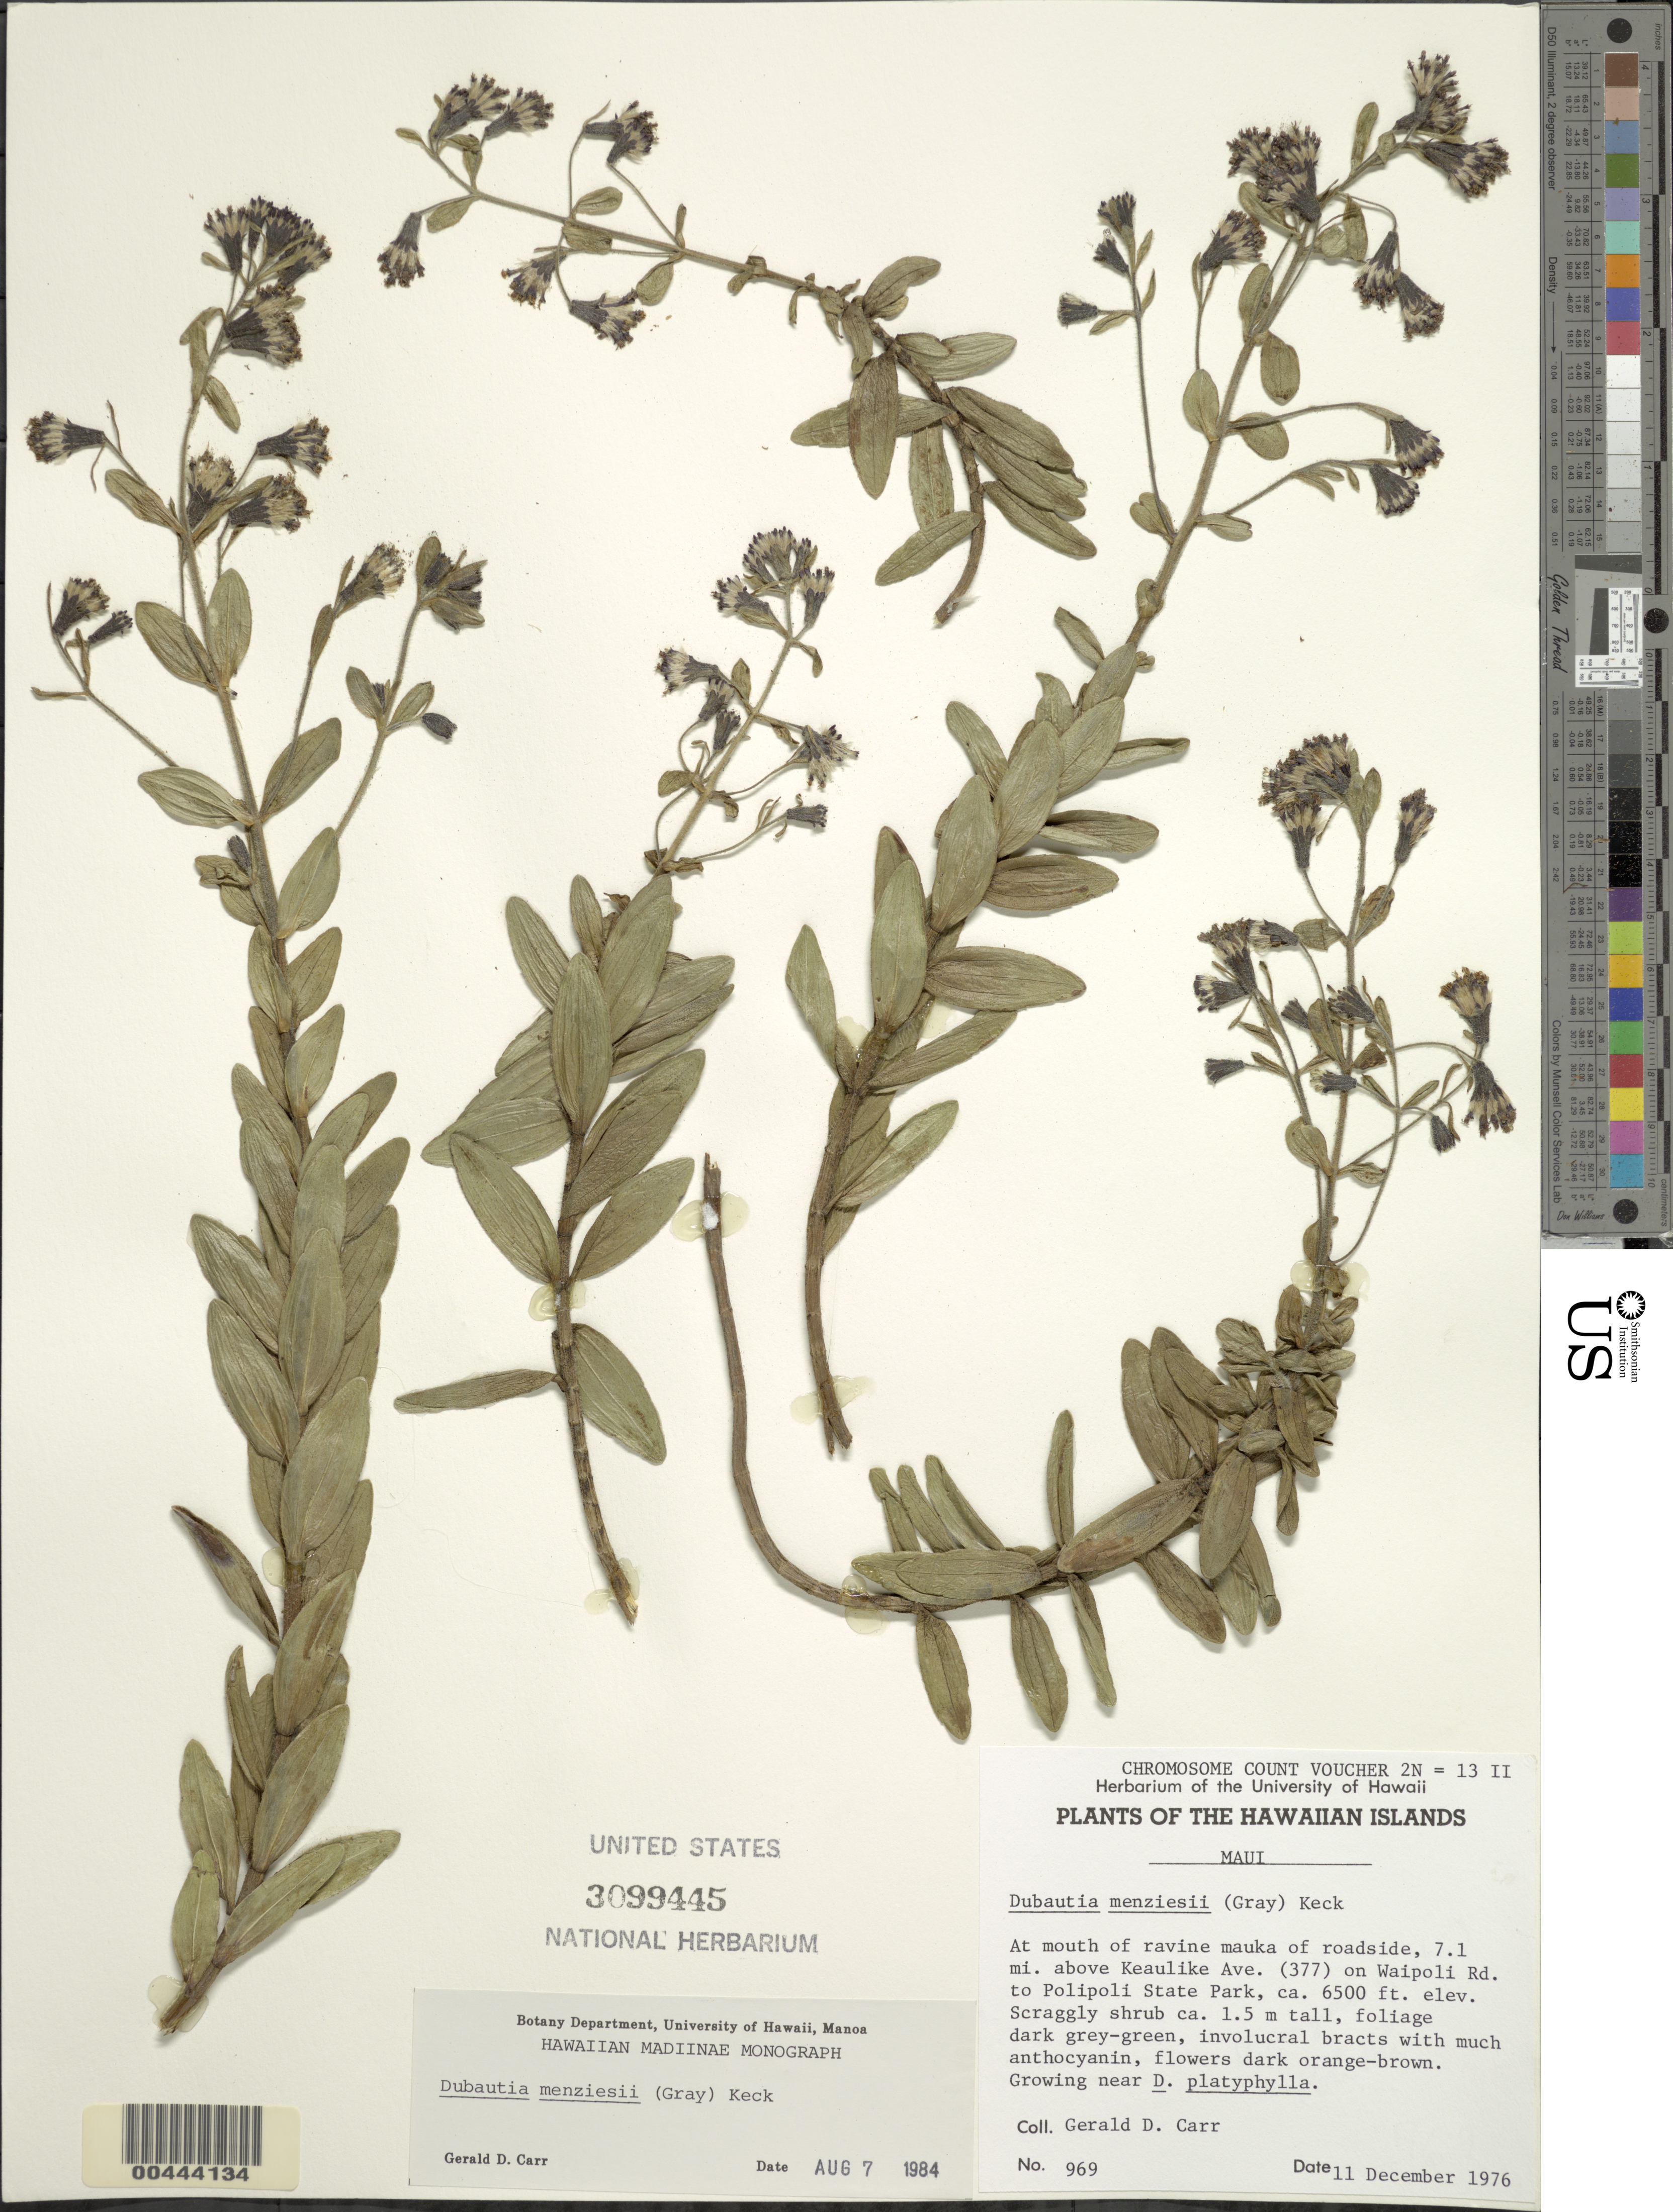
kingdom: Plantae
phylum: Tracheophyta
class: Magnoliopsida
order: Asterales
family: Asteraceae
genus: Dubautia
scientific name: Dubautia menziesii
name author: (A. Gray) D.D. Keck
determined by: Carr, G. D.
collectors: G. D. Carr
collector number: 969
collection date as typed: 11 Dec 1976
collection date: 1976-12-11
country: United States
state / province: Hawaii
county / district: Maui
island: Maui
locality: At mouth of ravine mauka of roadside, 7.1 mi above Keaulike Ave. (377) on Waipoli Road to Polipoli State Park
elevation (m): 1981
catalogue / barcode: US 3099445